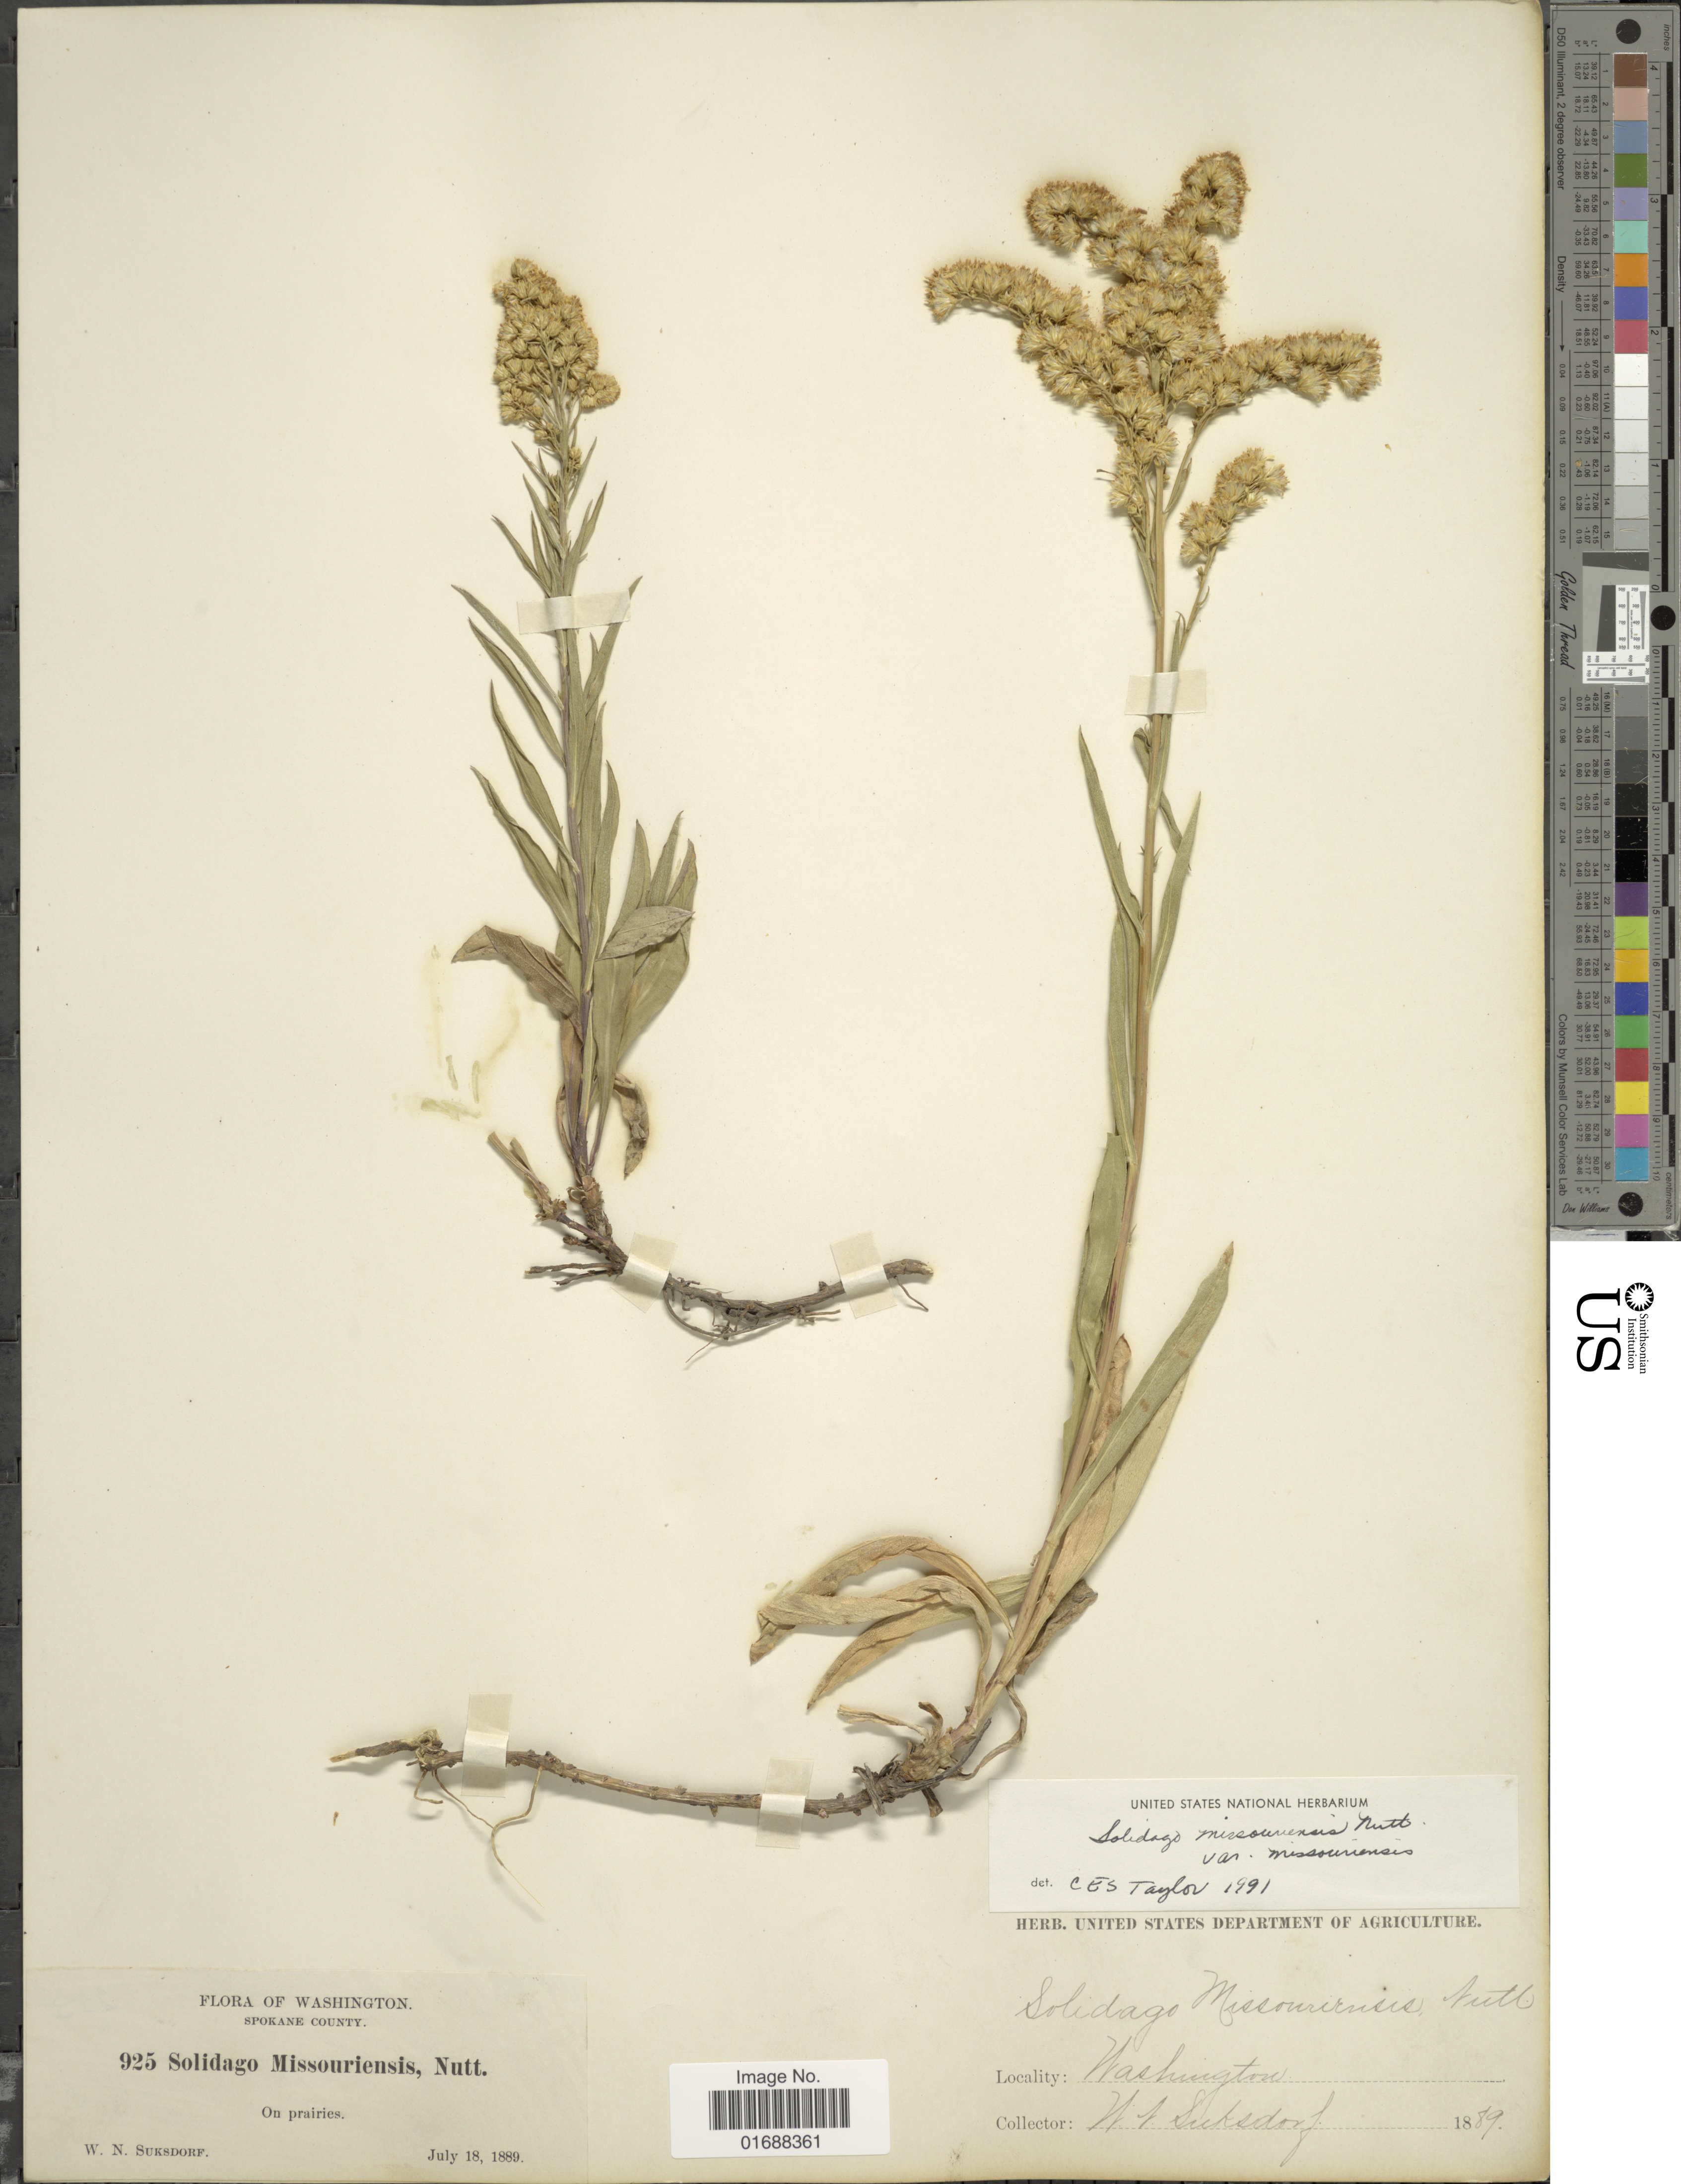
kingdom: Plantae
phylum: Tracheophyta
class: Magnoliopsida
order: Asterales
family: Asteraceae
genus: Solidago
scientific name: Solidago missouriensis var. missouriensis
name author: Nutt.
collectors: W. N. Suksdorf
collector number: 925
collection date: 1889-07-18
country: United States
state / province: Washington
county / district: Spokane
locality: Spokane County. On prairies.